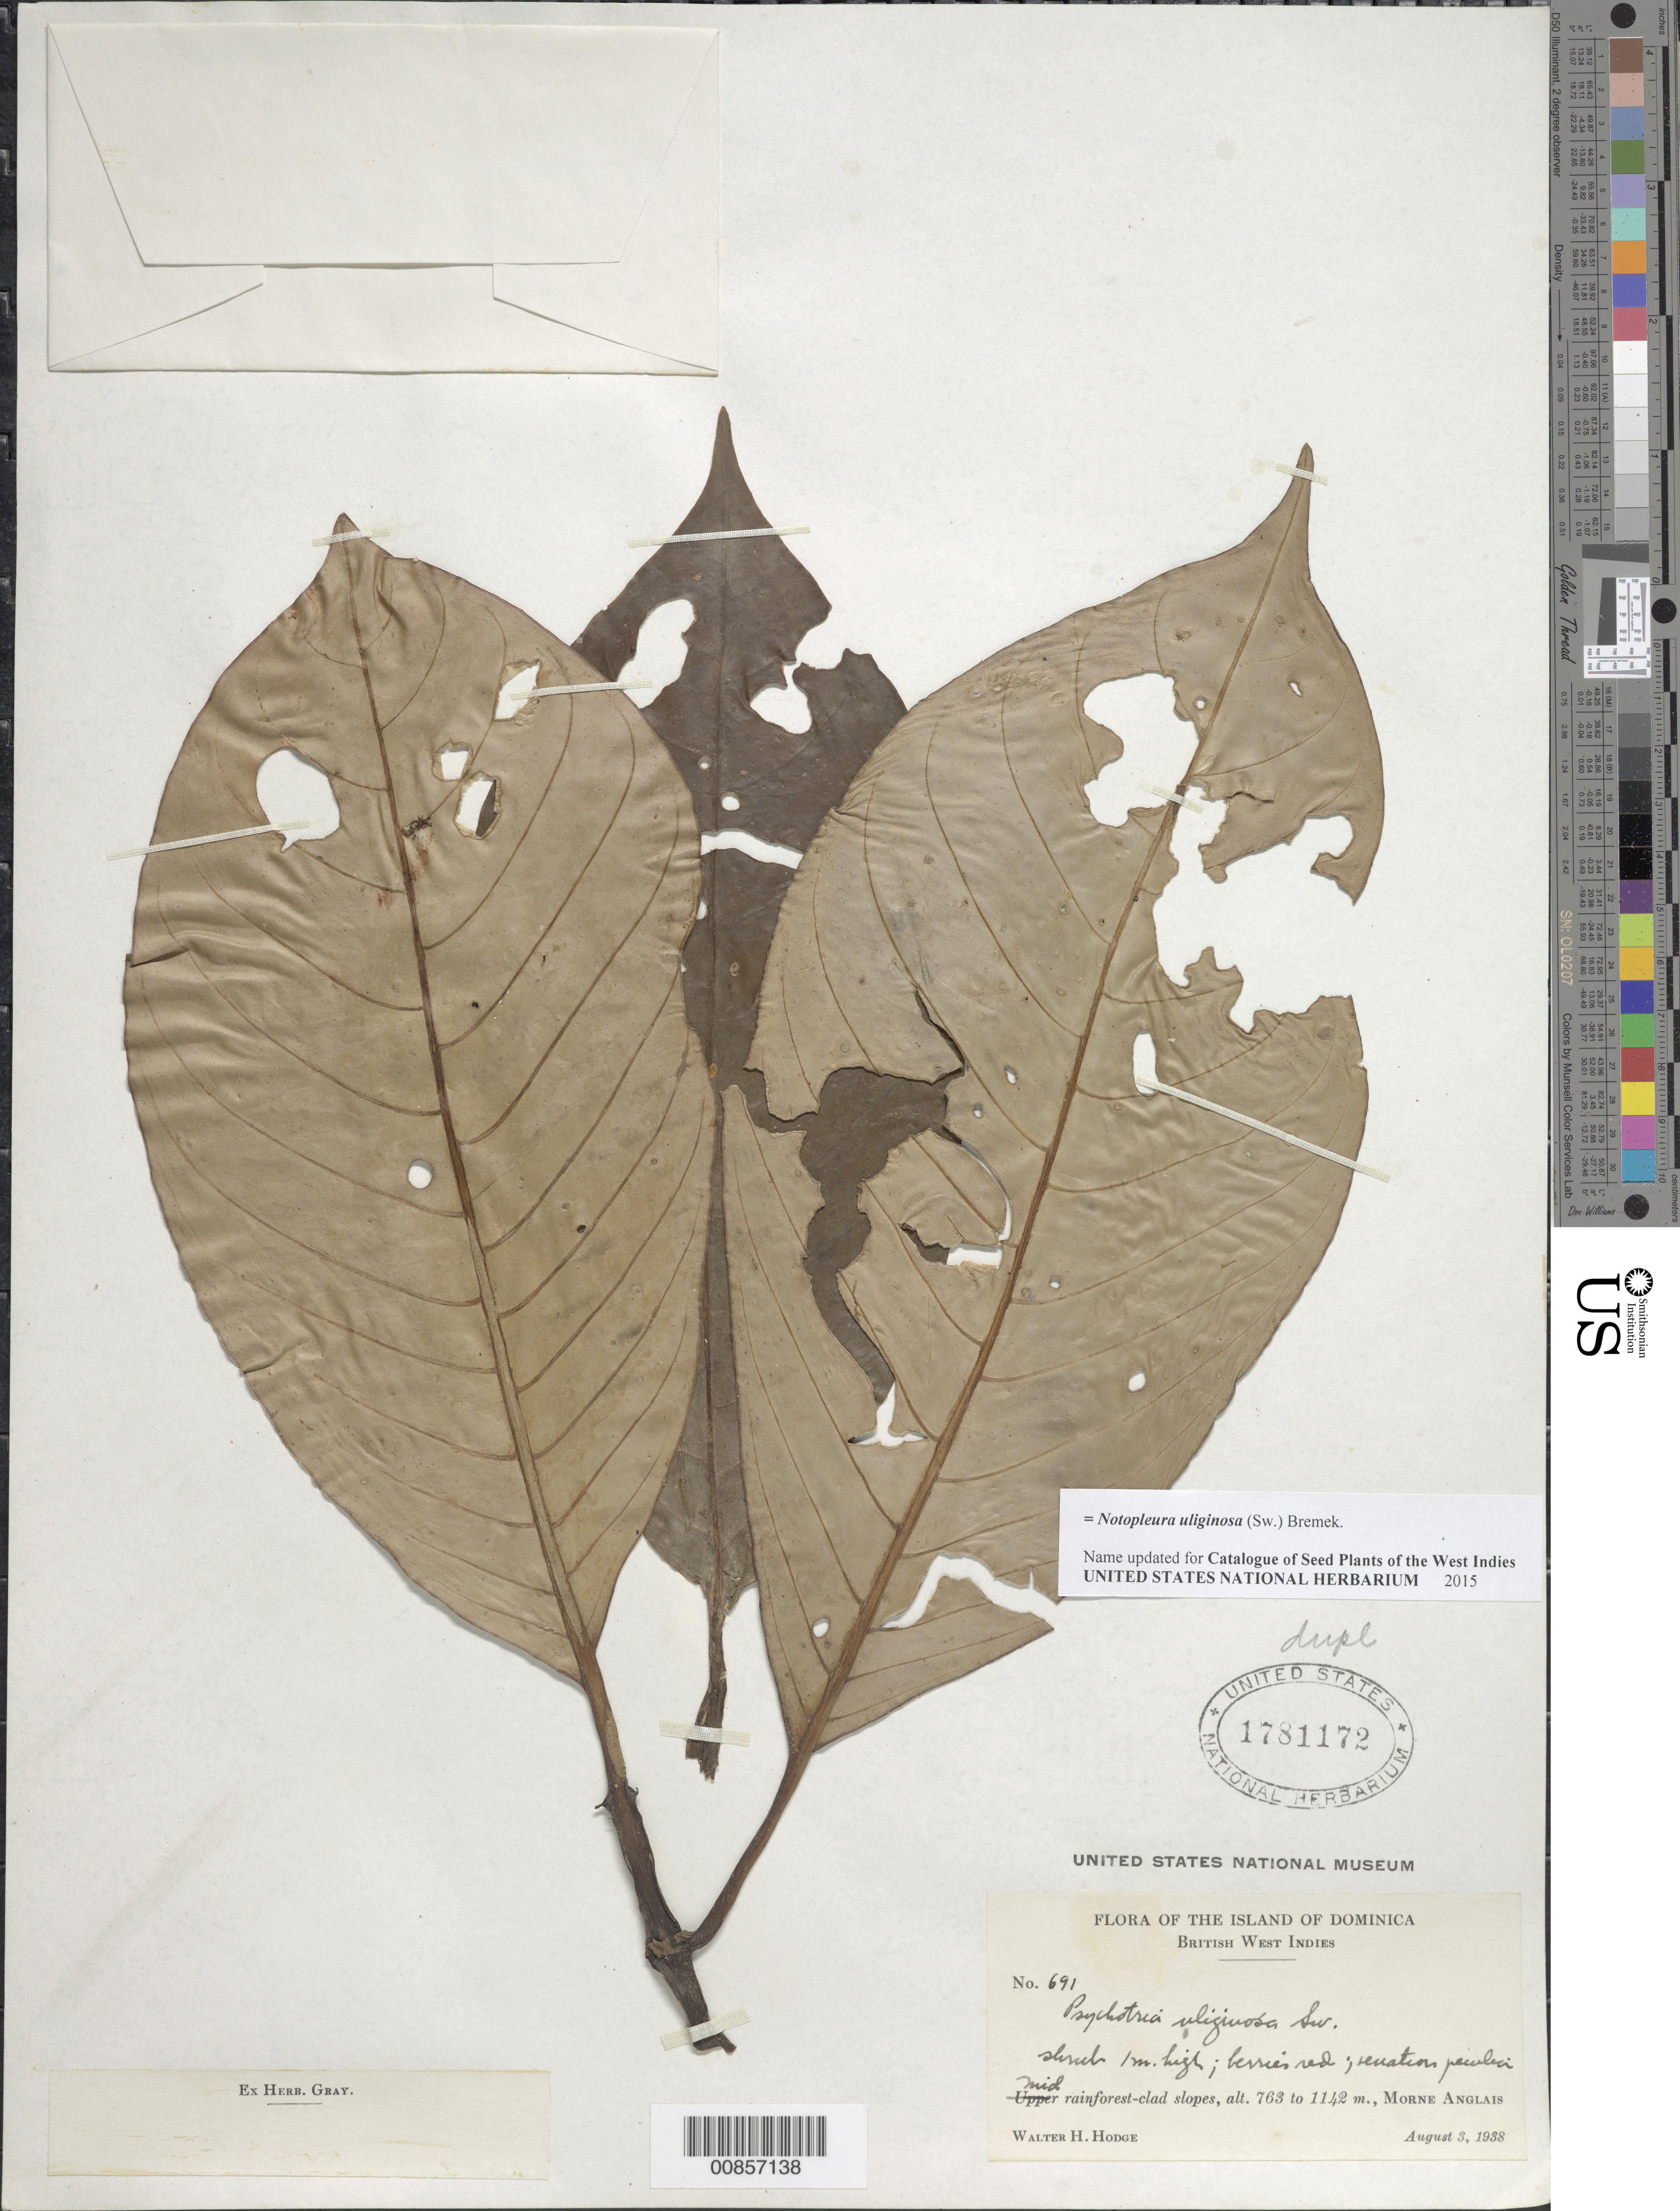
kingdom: Plantae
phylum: Tracheophyta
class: Magnoliopsida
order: Gentianales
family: Rubiaceae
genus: Notopleura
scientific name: Notopleura uliginosa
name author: (Sw.) Bremek.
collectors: W. Hodge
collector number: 691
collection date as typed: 03 Aug 1938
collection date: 1938-08-03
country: Dominica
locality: Morne Anglais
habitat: Mid rainforest-clad slopes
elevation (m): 763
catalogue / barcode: US 1781172